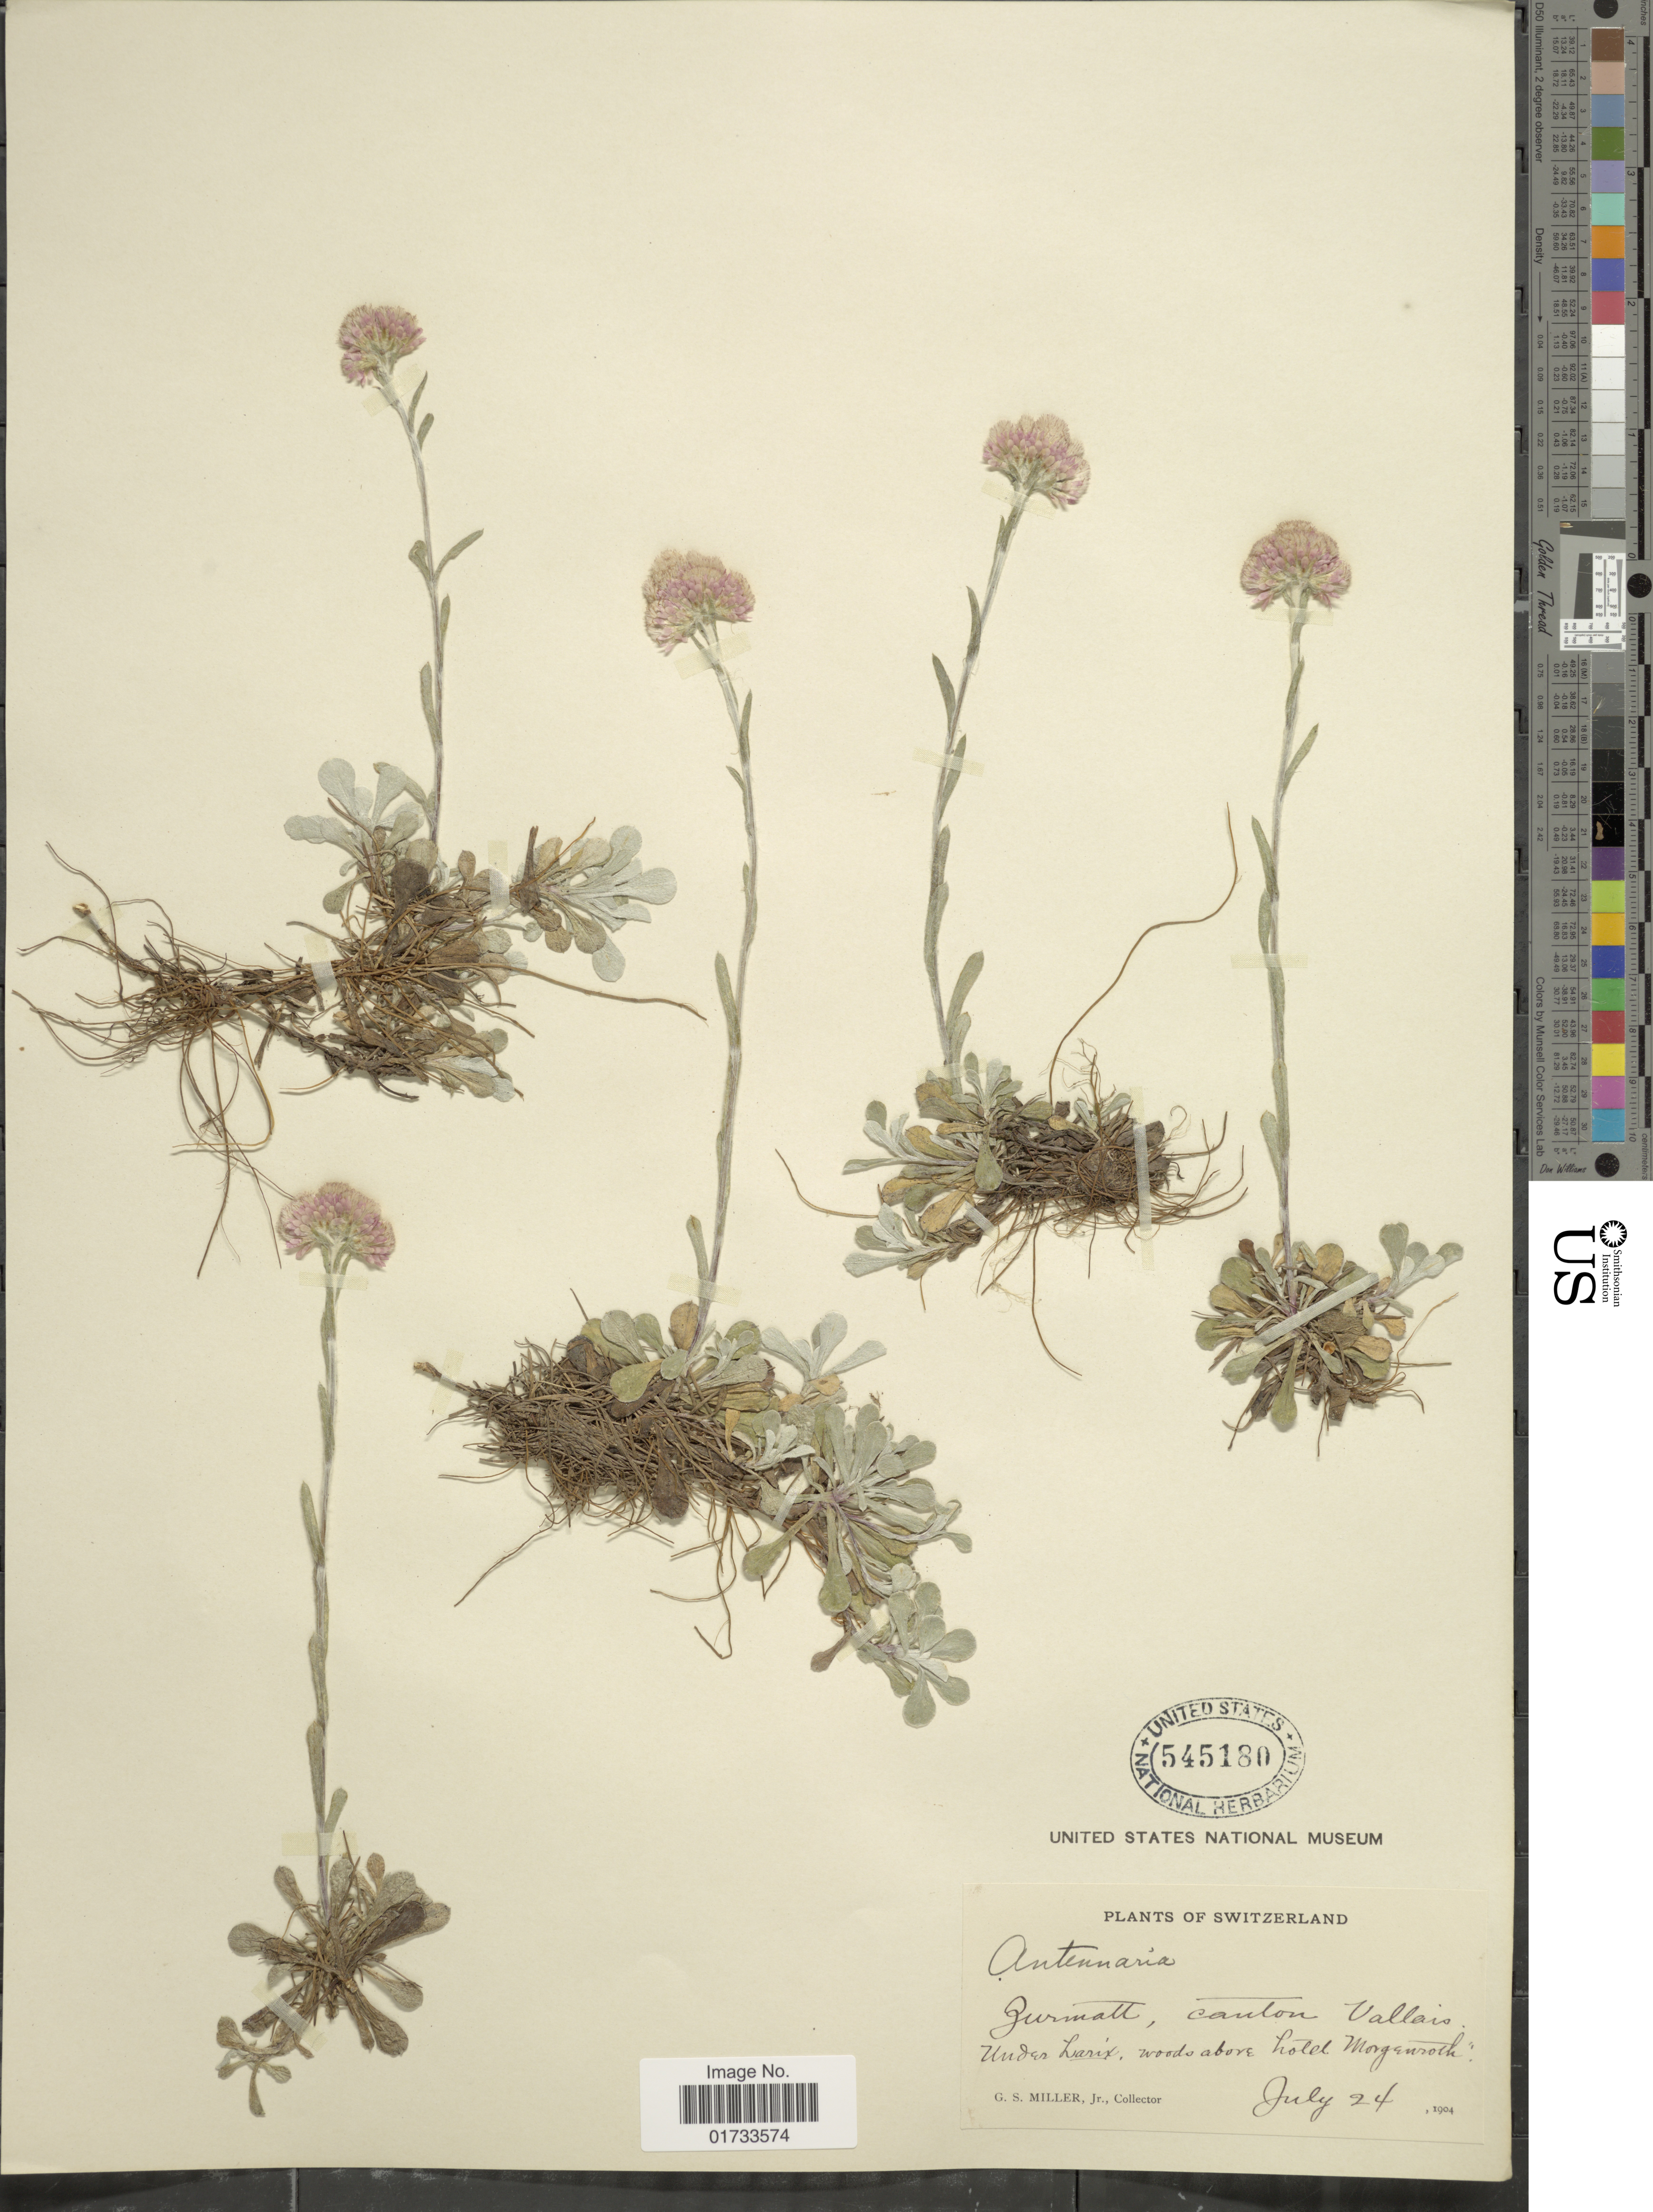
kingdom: Plantae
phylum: Tracheophyta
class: Magnoliopsida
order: Asterales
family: Asteraceae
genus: Antennaria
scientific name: Antennaria dioica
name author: (L.) Gaertn.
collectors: G. S. Miller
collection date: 1904-07-24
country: Switzerland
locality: Zurmatt, canton Vallais, under Larix, woods above hold Mogewroth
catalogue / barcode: US 545180